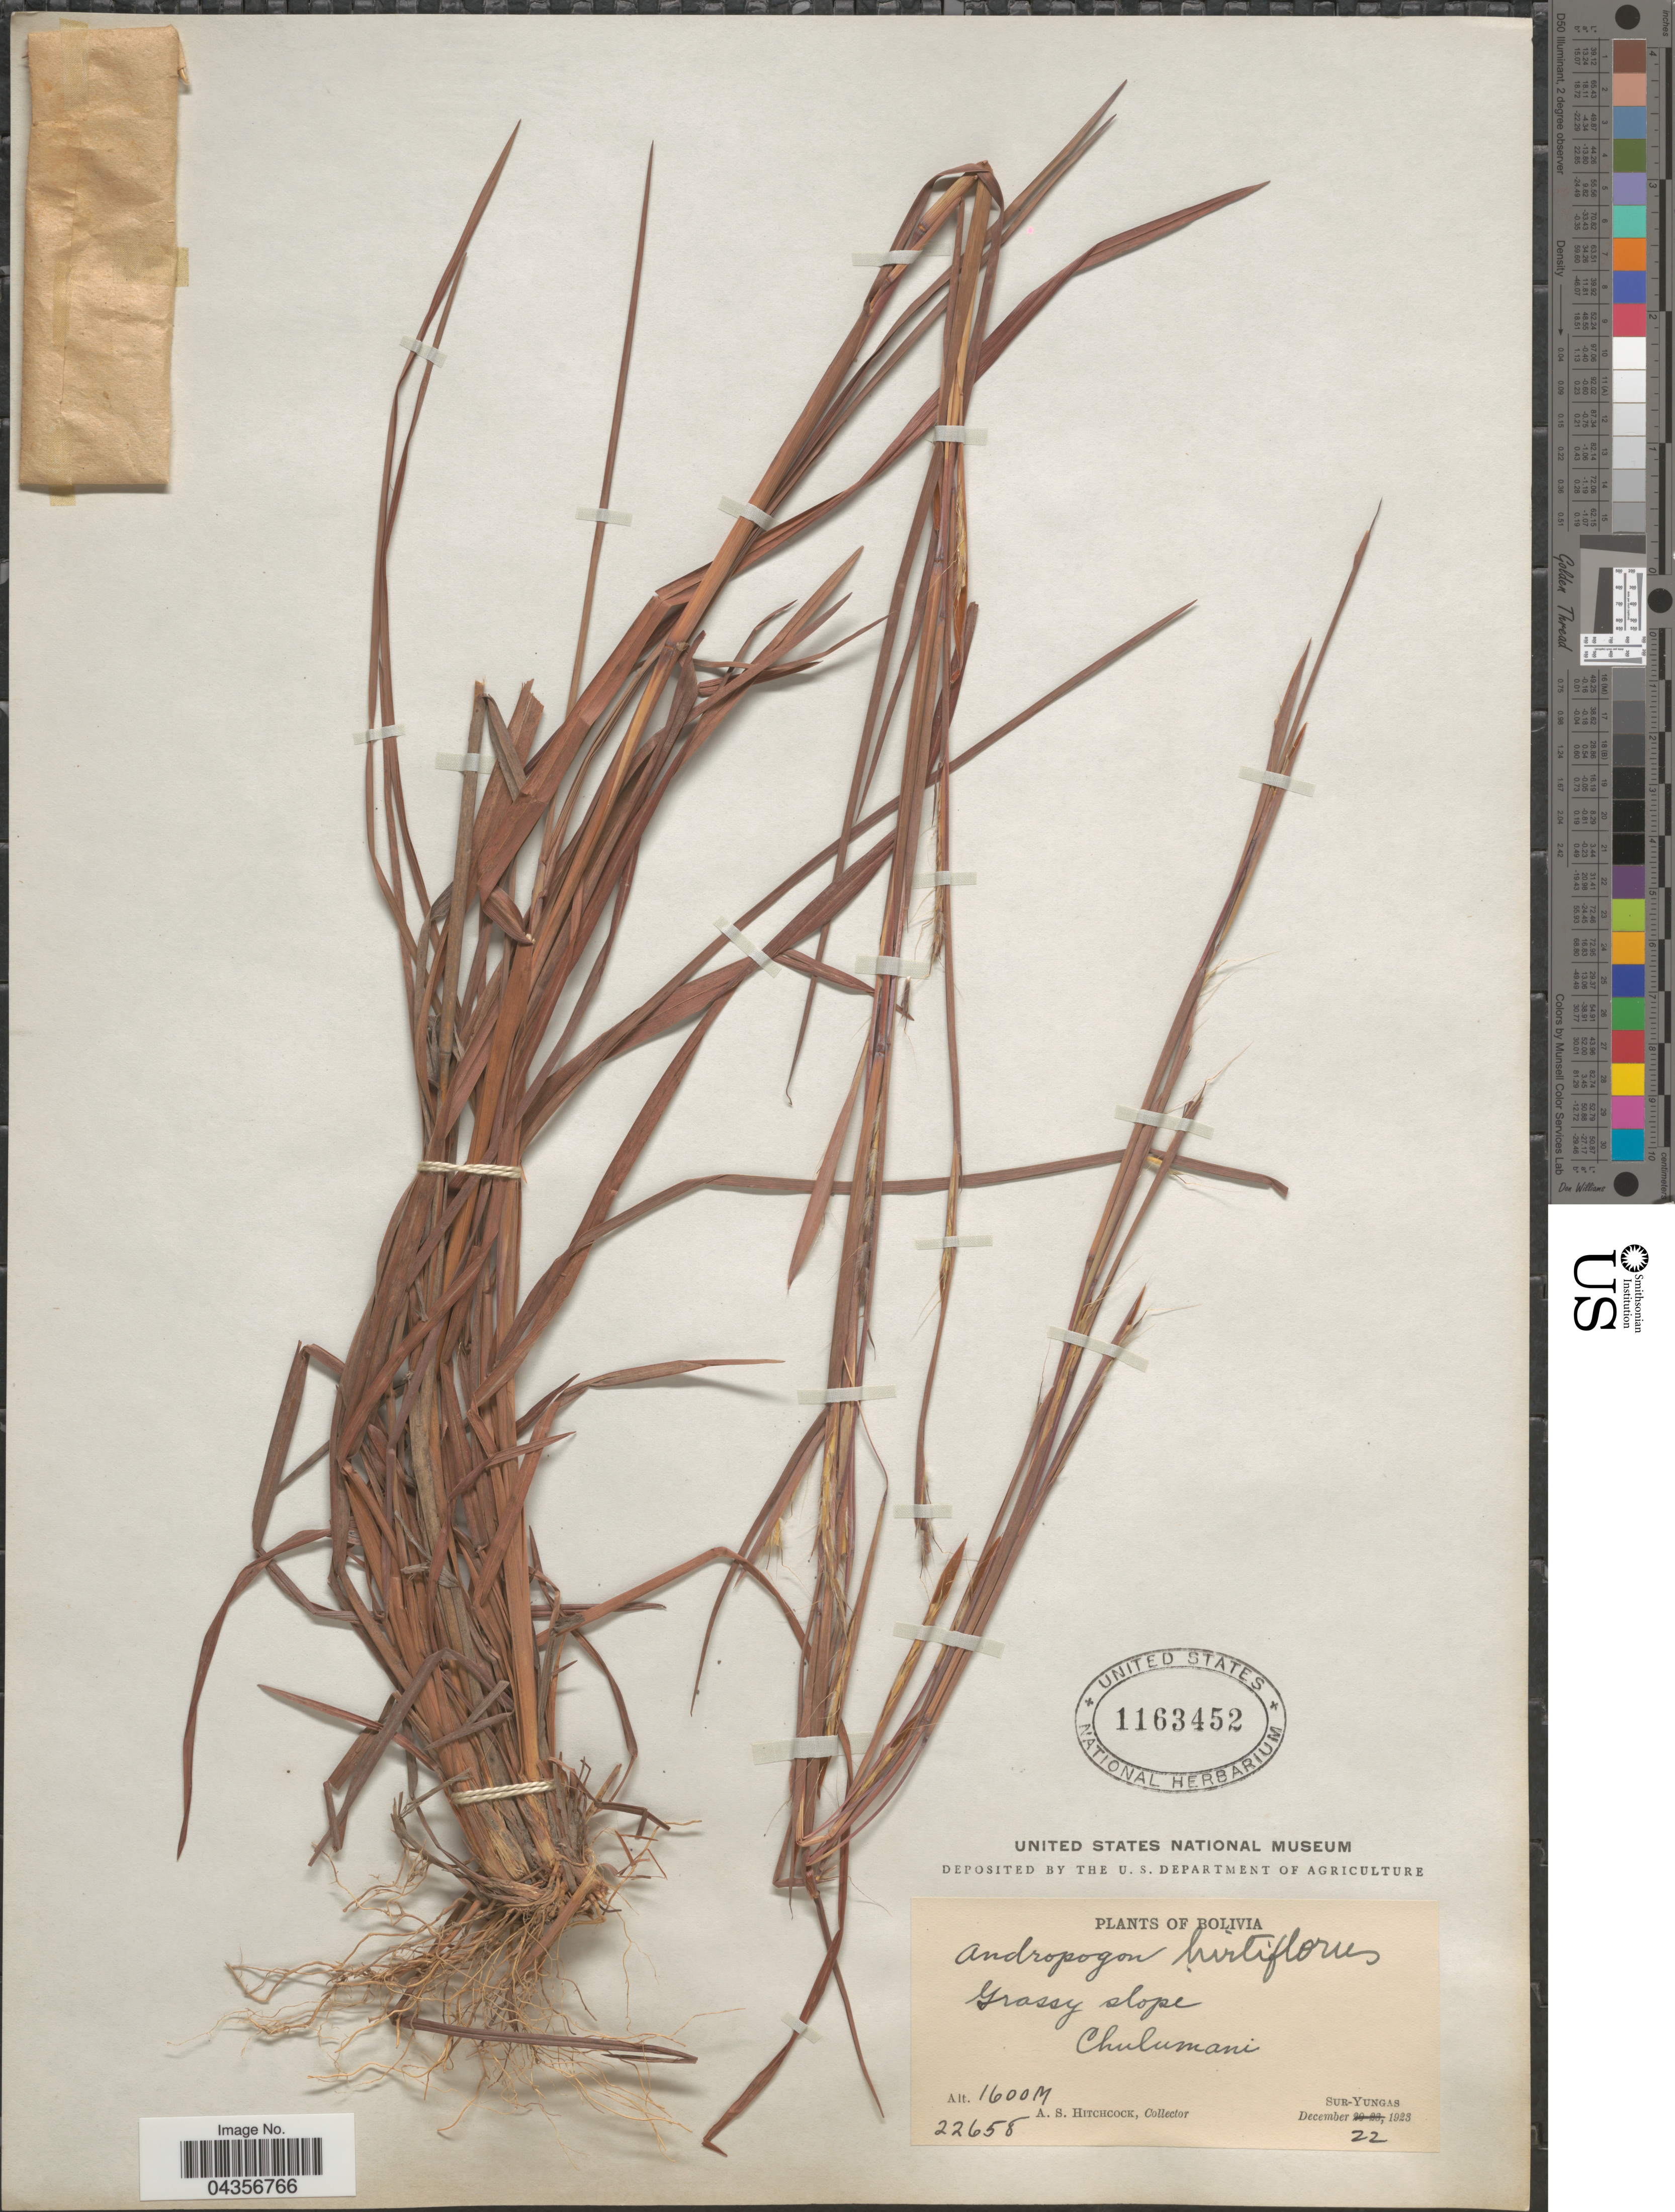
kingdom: Plantae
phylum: Tracheophyta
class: Liliopsida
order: Poales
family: Poaceae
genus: Schizachyrium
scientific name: Schizachyrium sanguineum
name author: (Retz.) Alston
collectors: A. S. Hitchcock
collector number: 22658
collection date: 1923-12-22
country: Bolivia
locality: Chulumani. Sur-Yungas.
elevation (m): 1600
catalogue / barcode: US 1163452